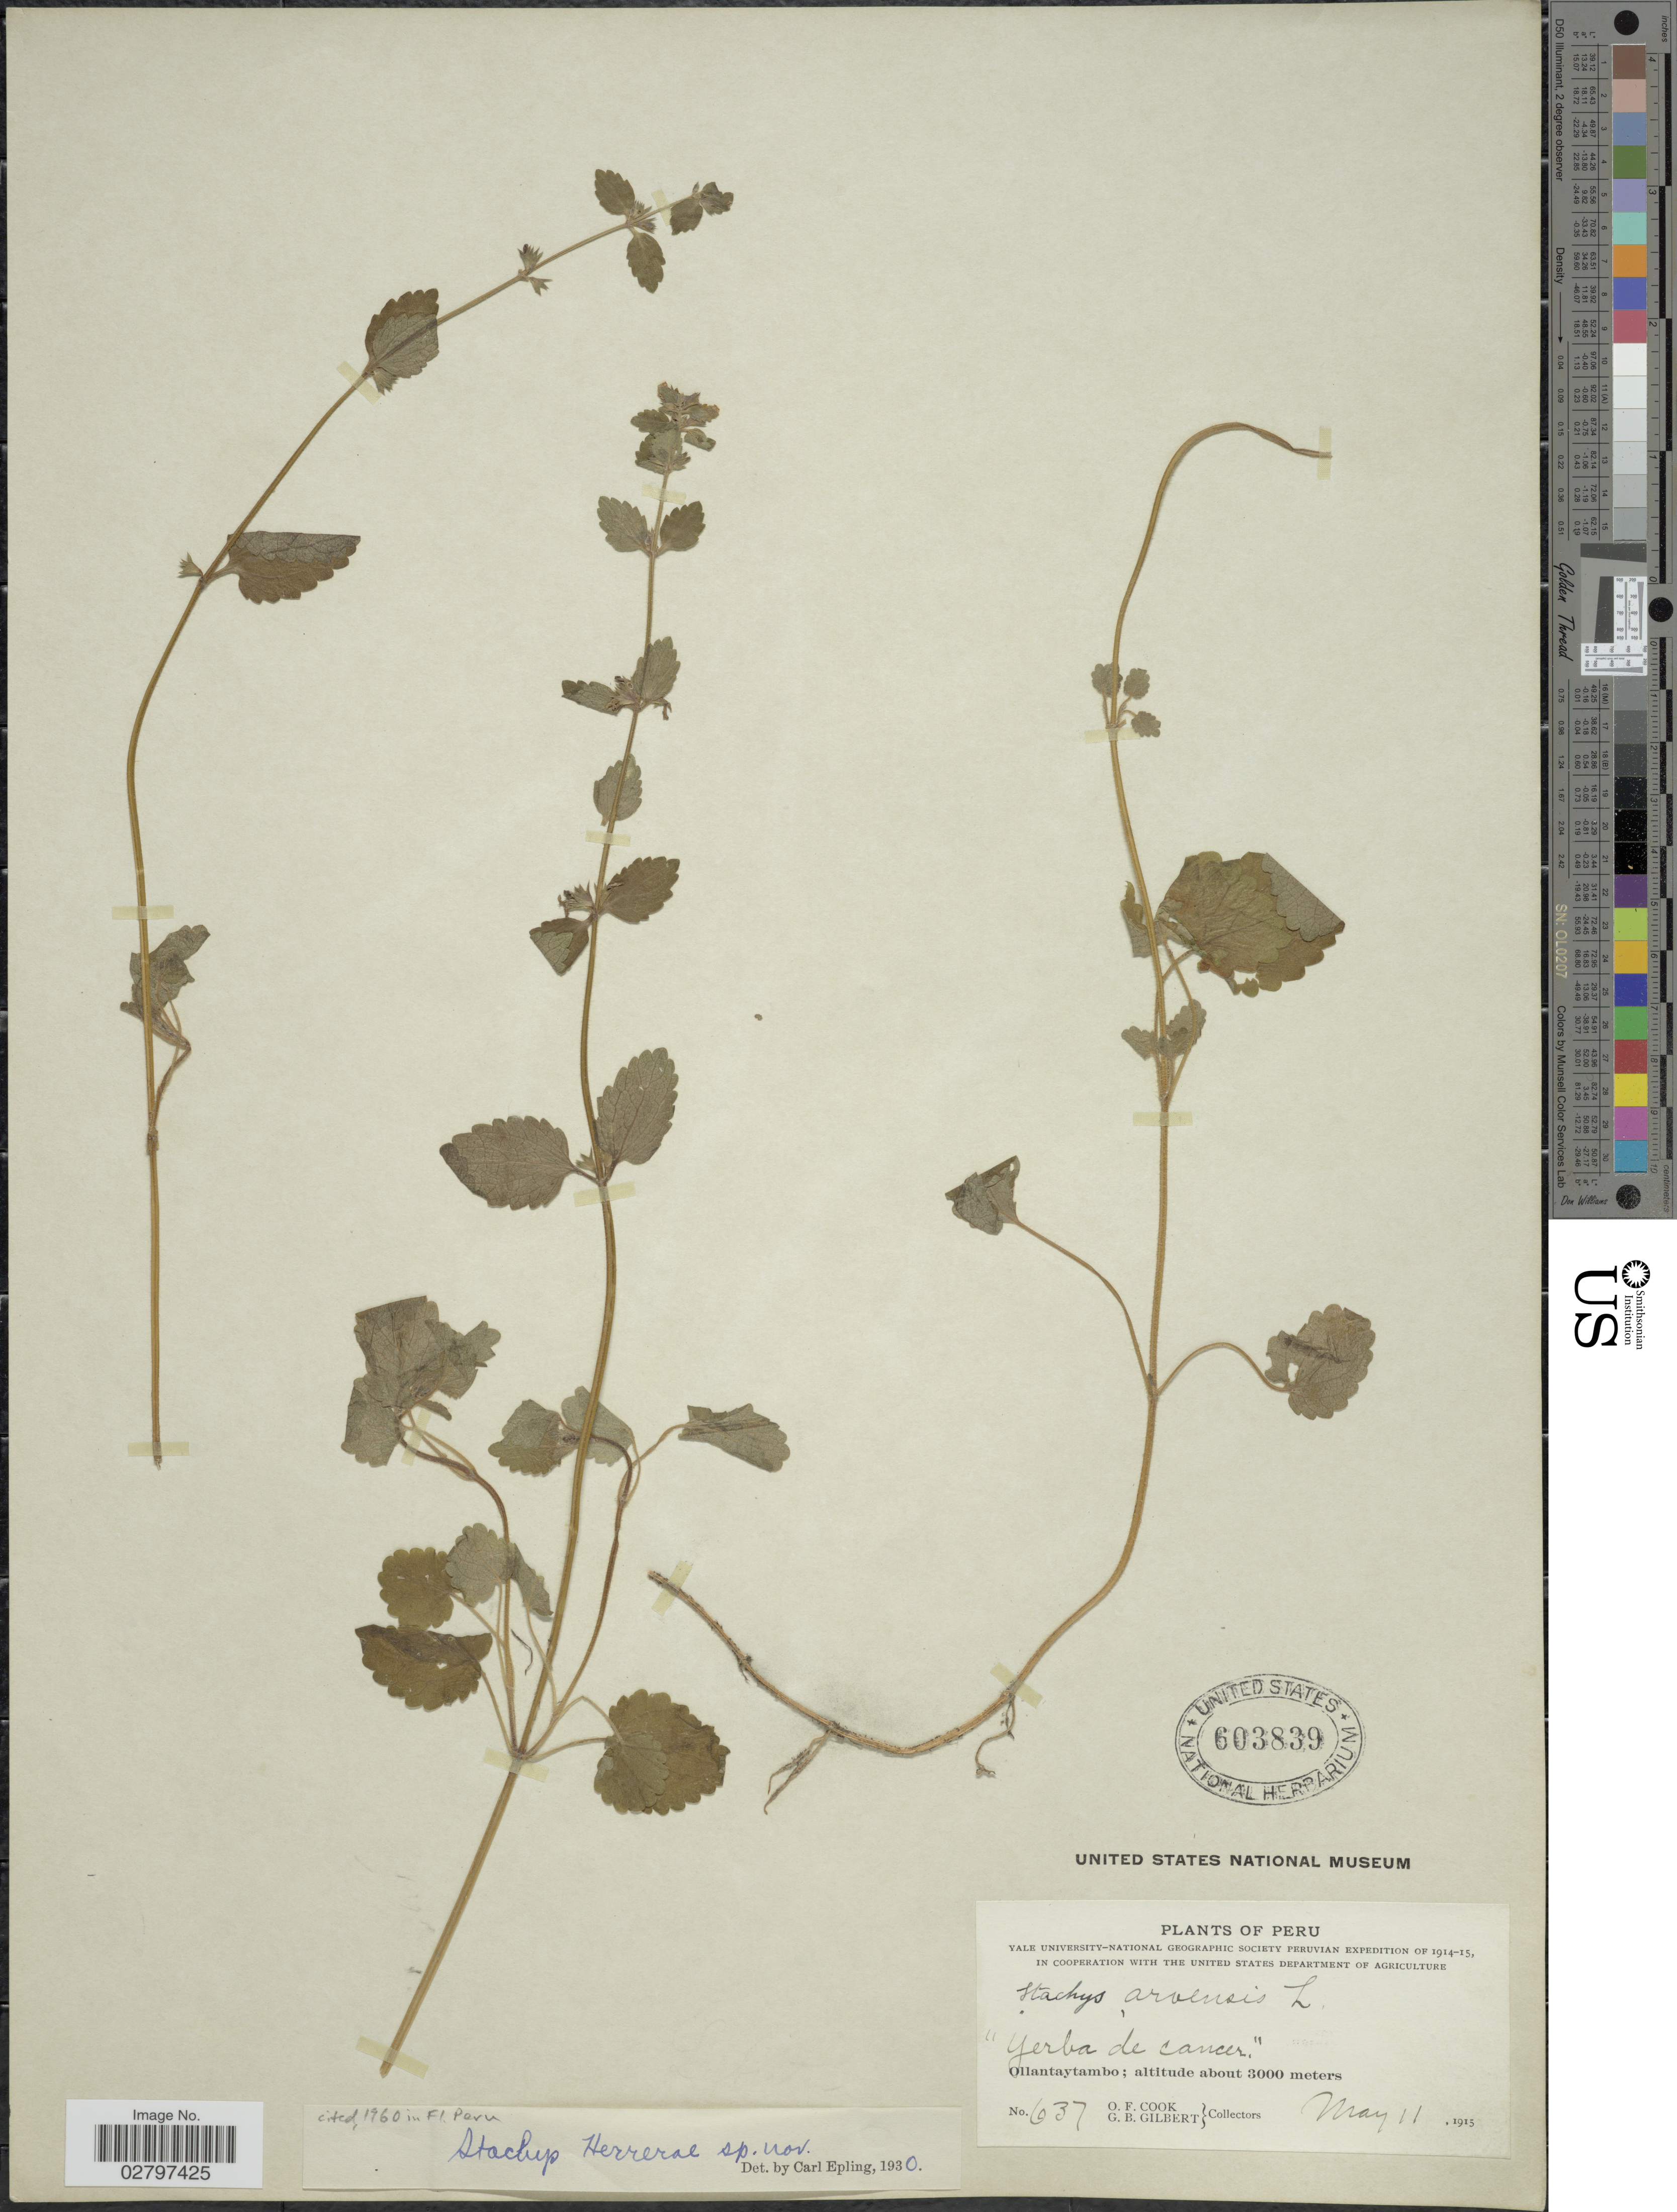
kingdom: Plantae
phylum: Tracheophyta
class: Magnoliopsida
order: Lamiales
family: Lamiaceae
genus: Stachys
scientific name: Stachys herrerae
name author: Epling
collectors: O. F. Cook & G. B. Gilbert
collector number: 637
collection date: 1915-05-11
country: Peru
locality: Ollantaytambo.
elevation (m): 3000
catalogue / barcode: US 603839